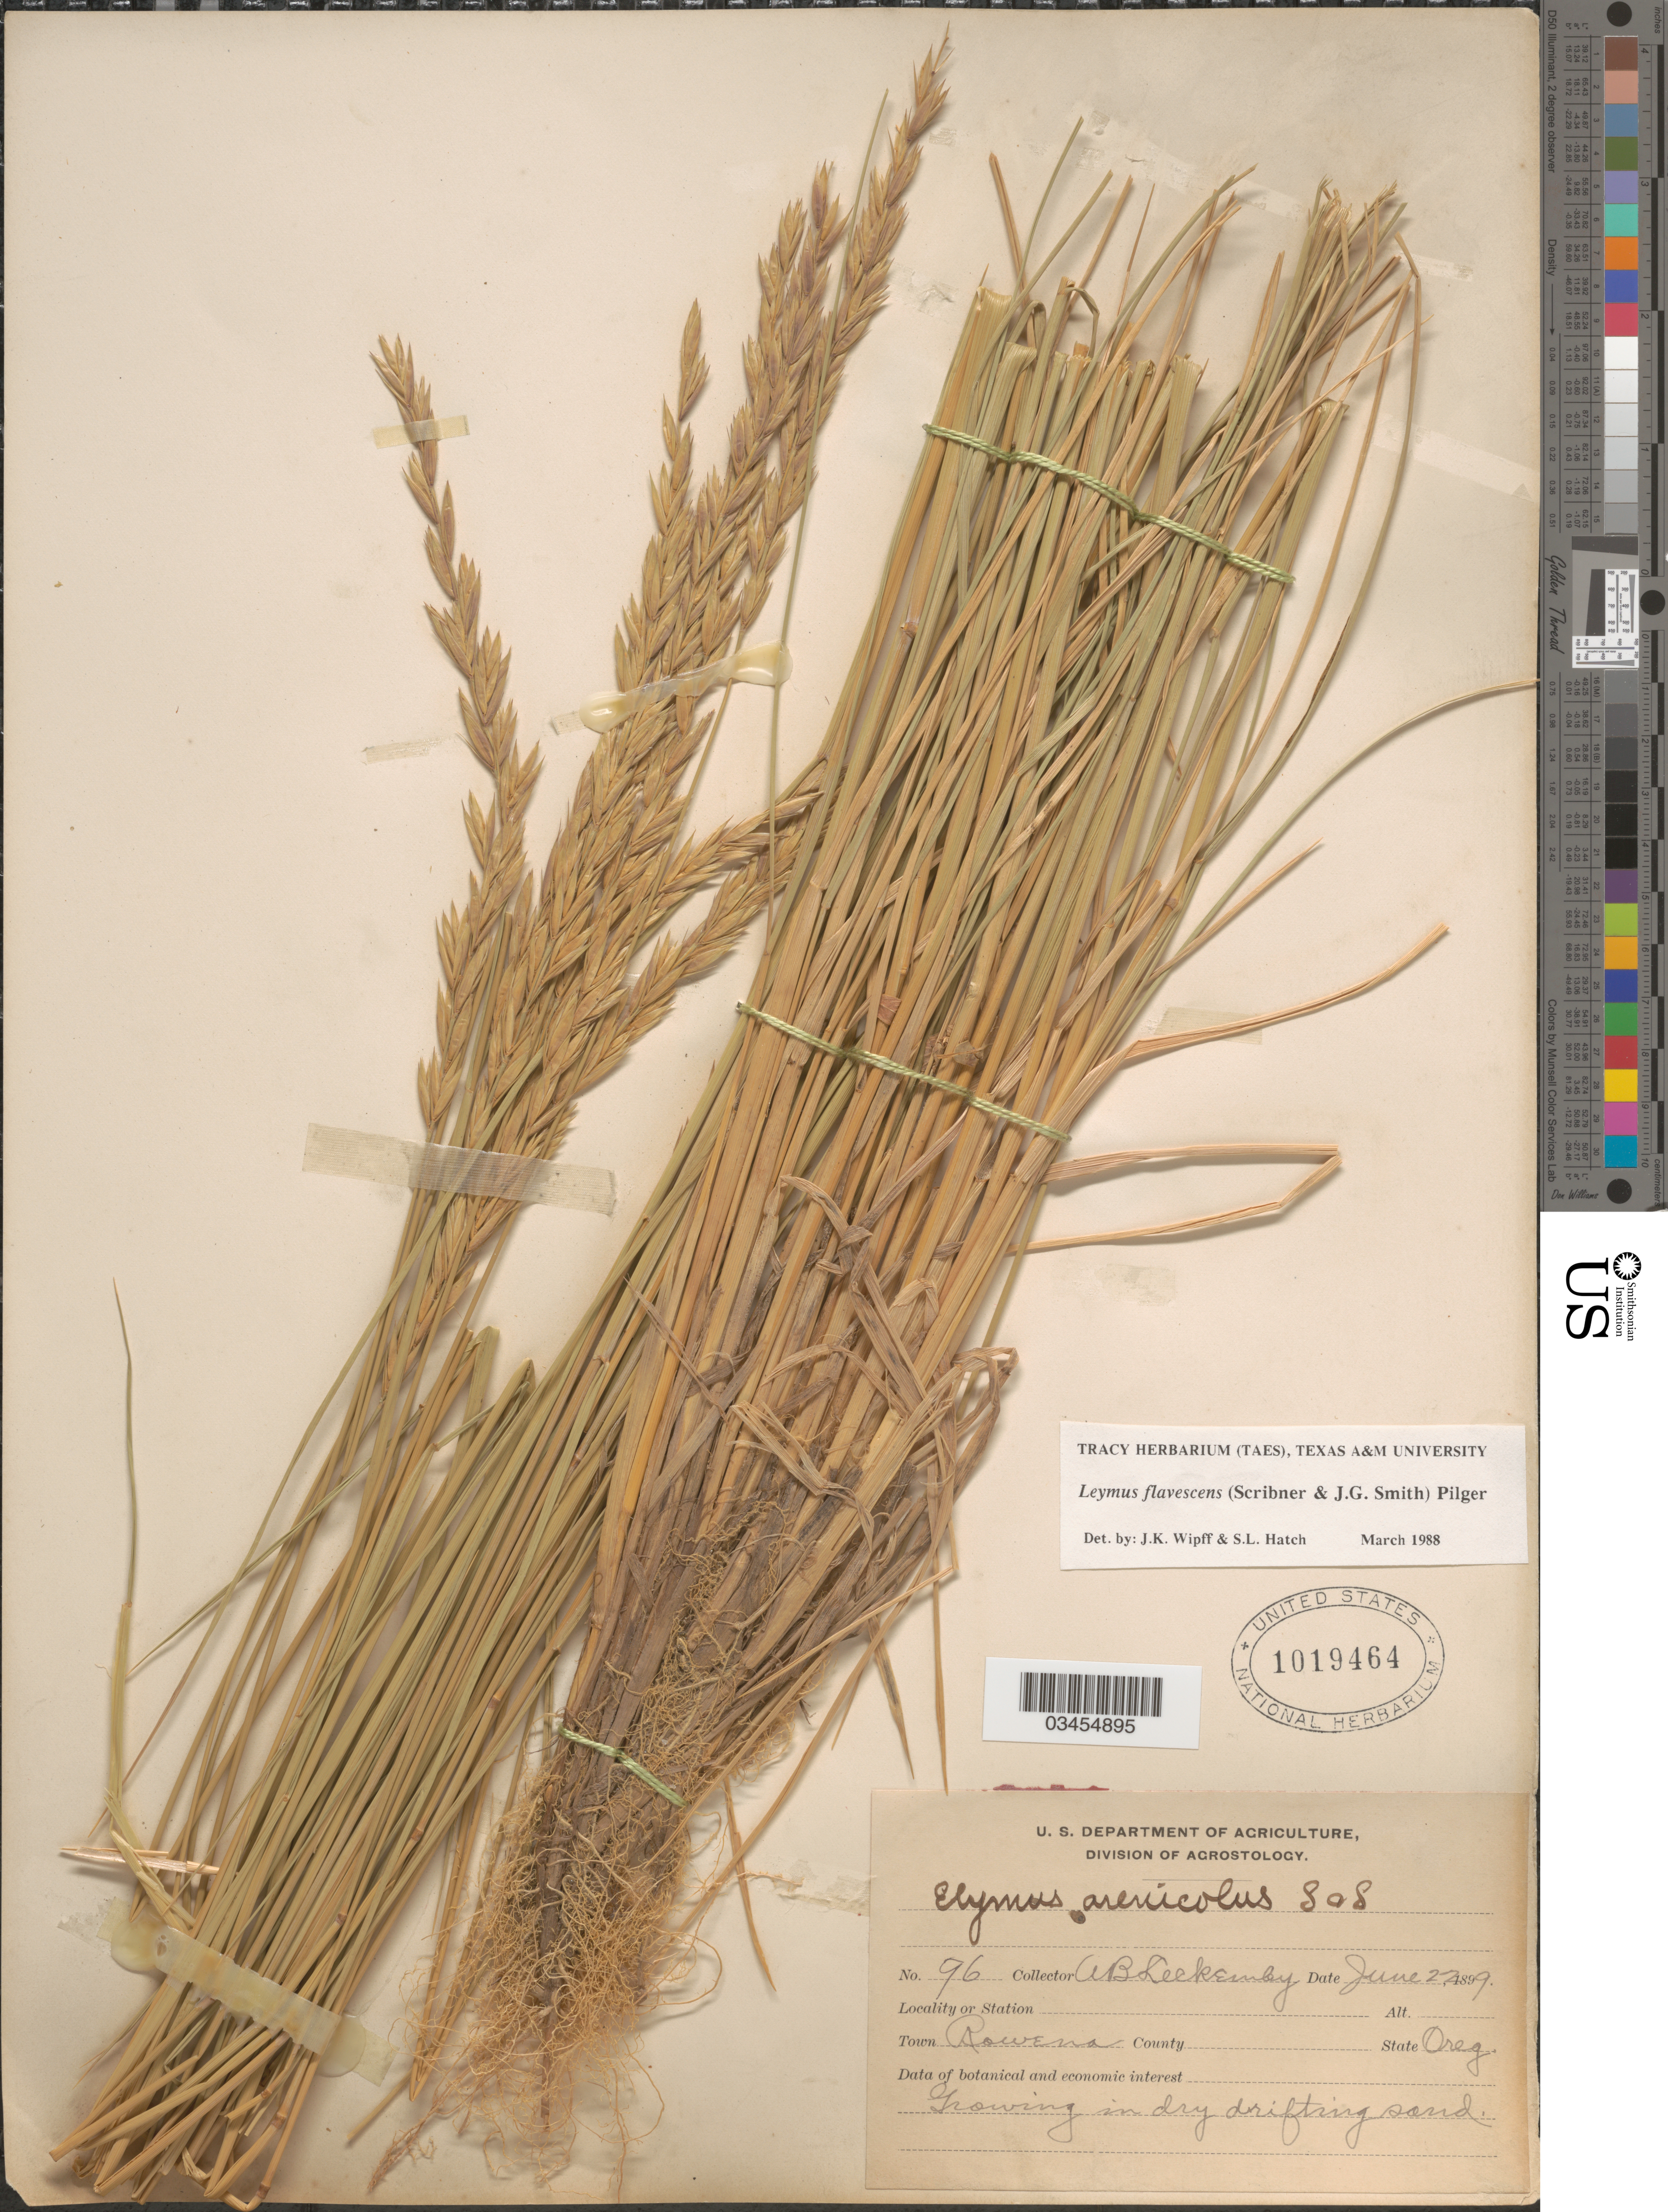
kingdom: Plantae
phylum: Tracheophyta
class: Liliopsida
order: Poales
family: Poaceae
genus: Leymus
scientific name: Leymus flavescens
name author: (Scribn. & J.G. Sm.) Pilg.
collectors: A. Leckenby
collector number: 96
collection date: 1899-06-22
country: United States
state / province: Oregon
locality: Town Rowena. Growing in dry drifting sand.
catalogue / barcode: US 1019464